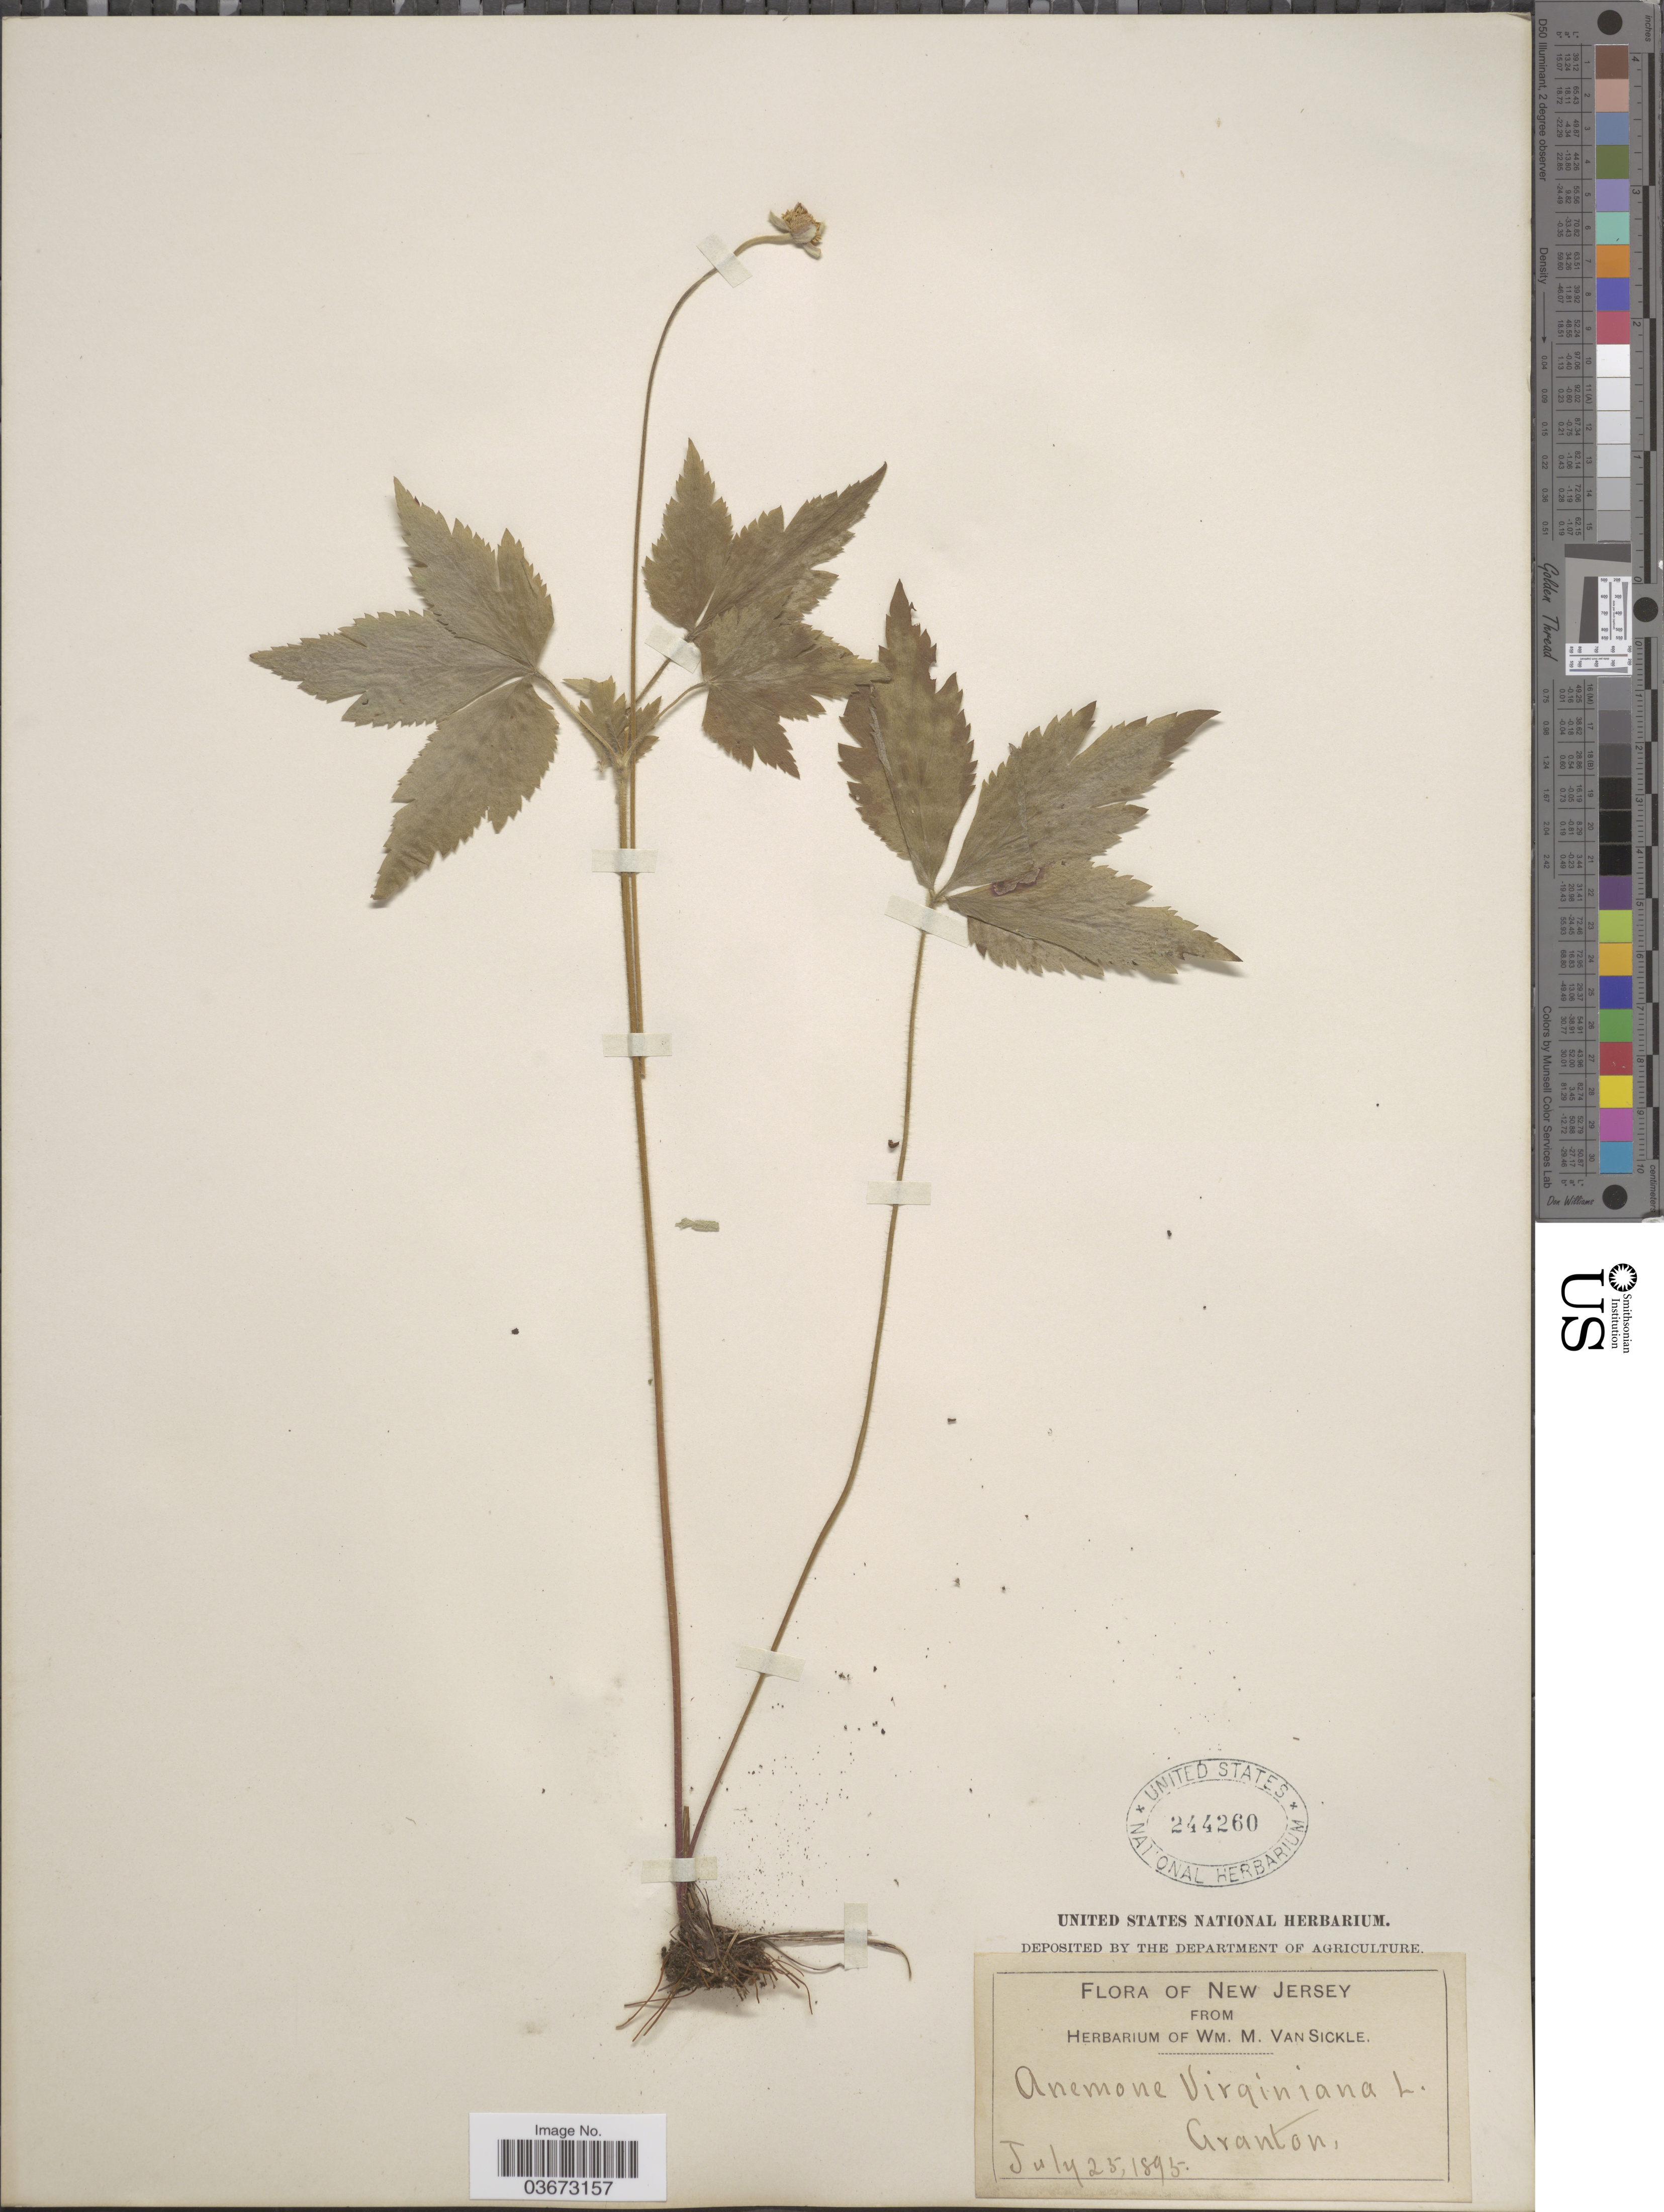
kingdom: Plantae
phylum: Tracheophyta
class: Magnoliopsida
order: Ranunculales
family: Ranunculaceae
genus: Anemone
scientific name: Anemone virginiana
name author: L.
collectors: ex herb. Wm. M. Van Sickle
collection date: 1895-07-25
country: United States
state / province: New Jersey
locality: Granton.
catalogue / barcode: US 244260